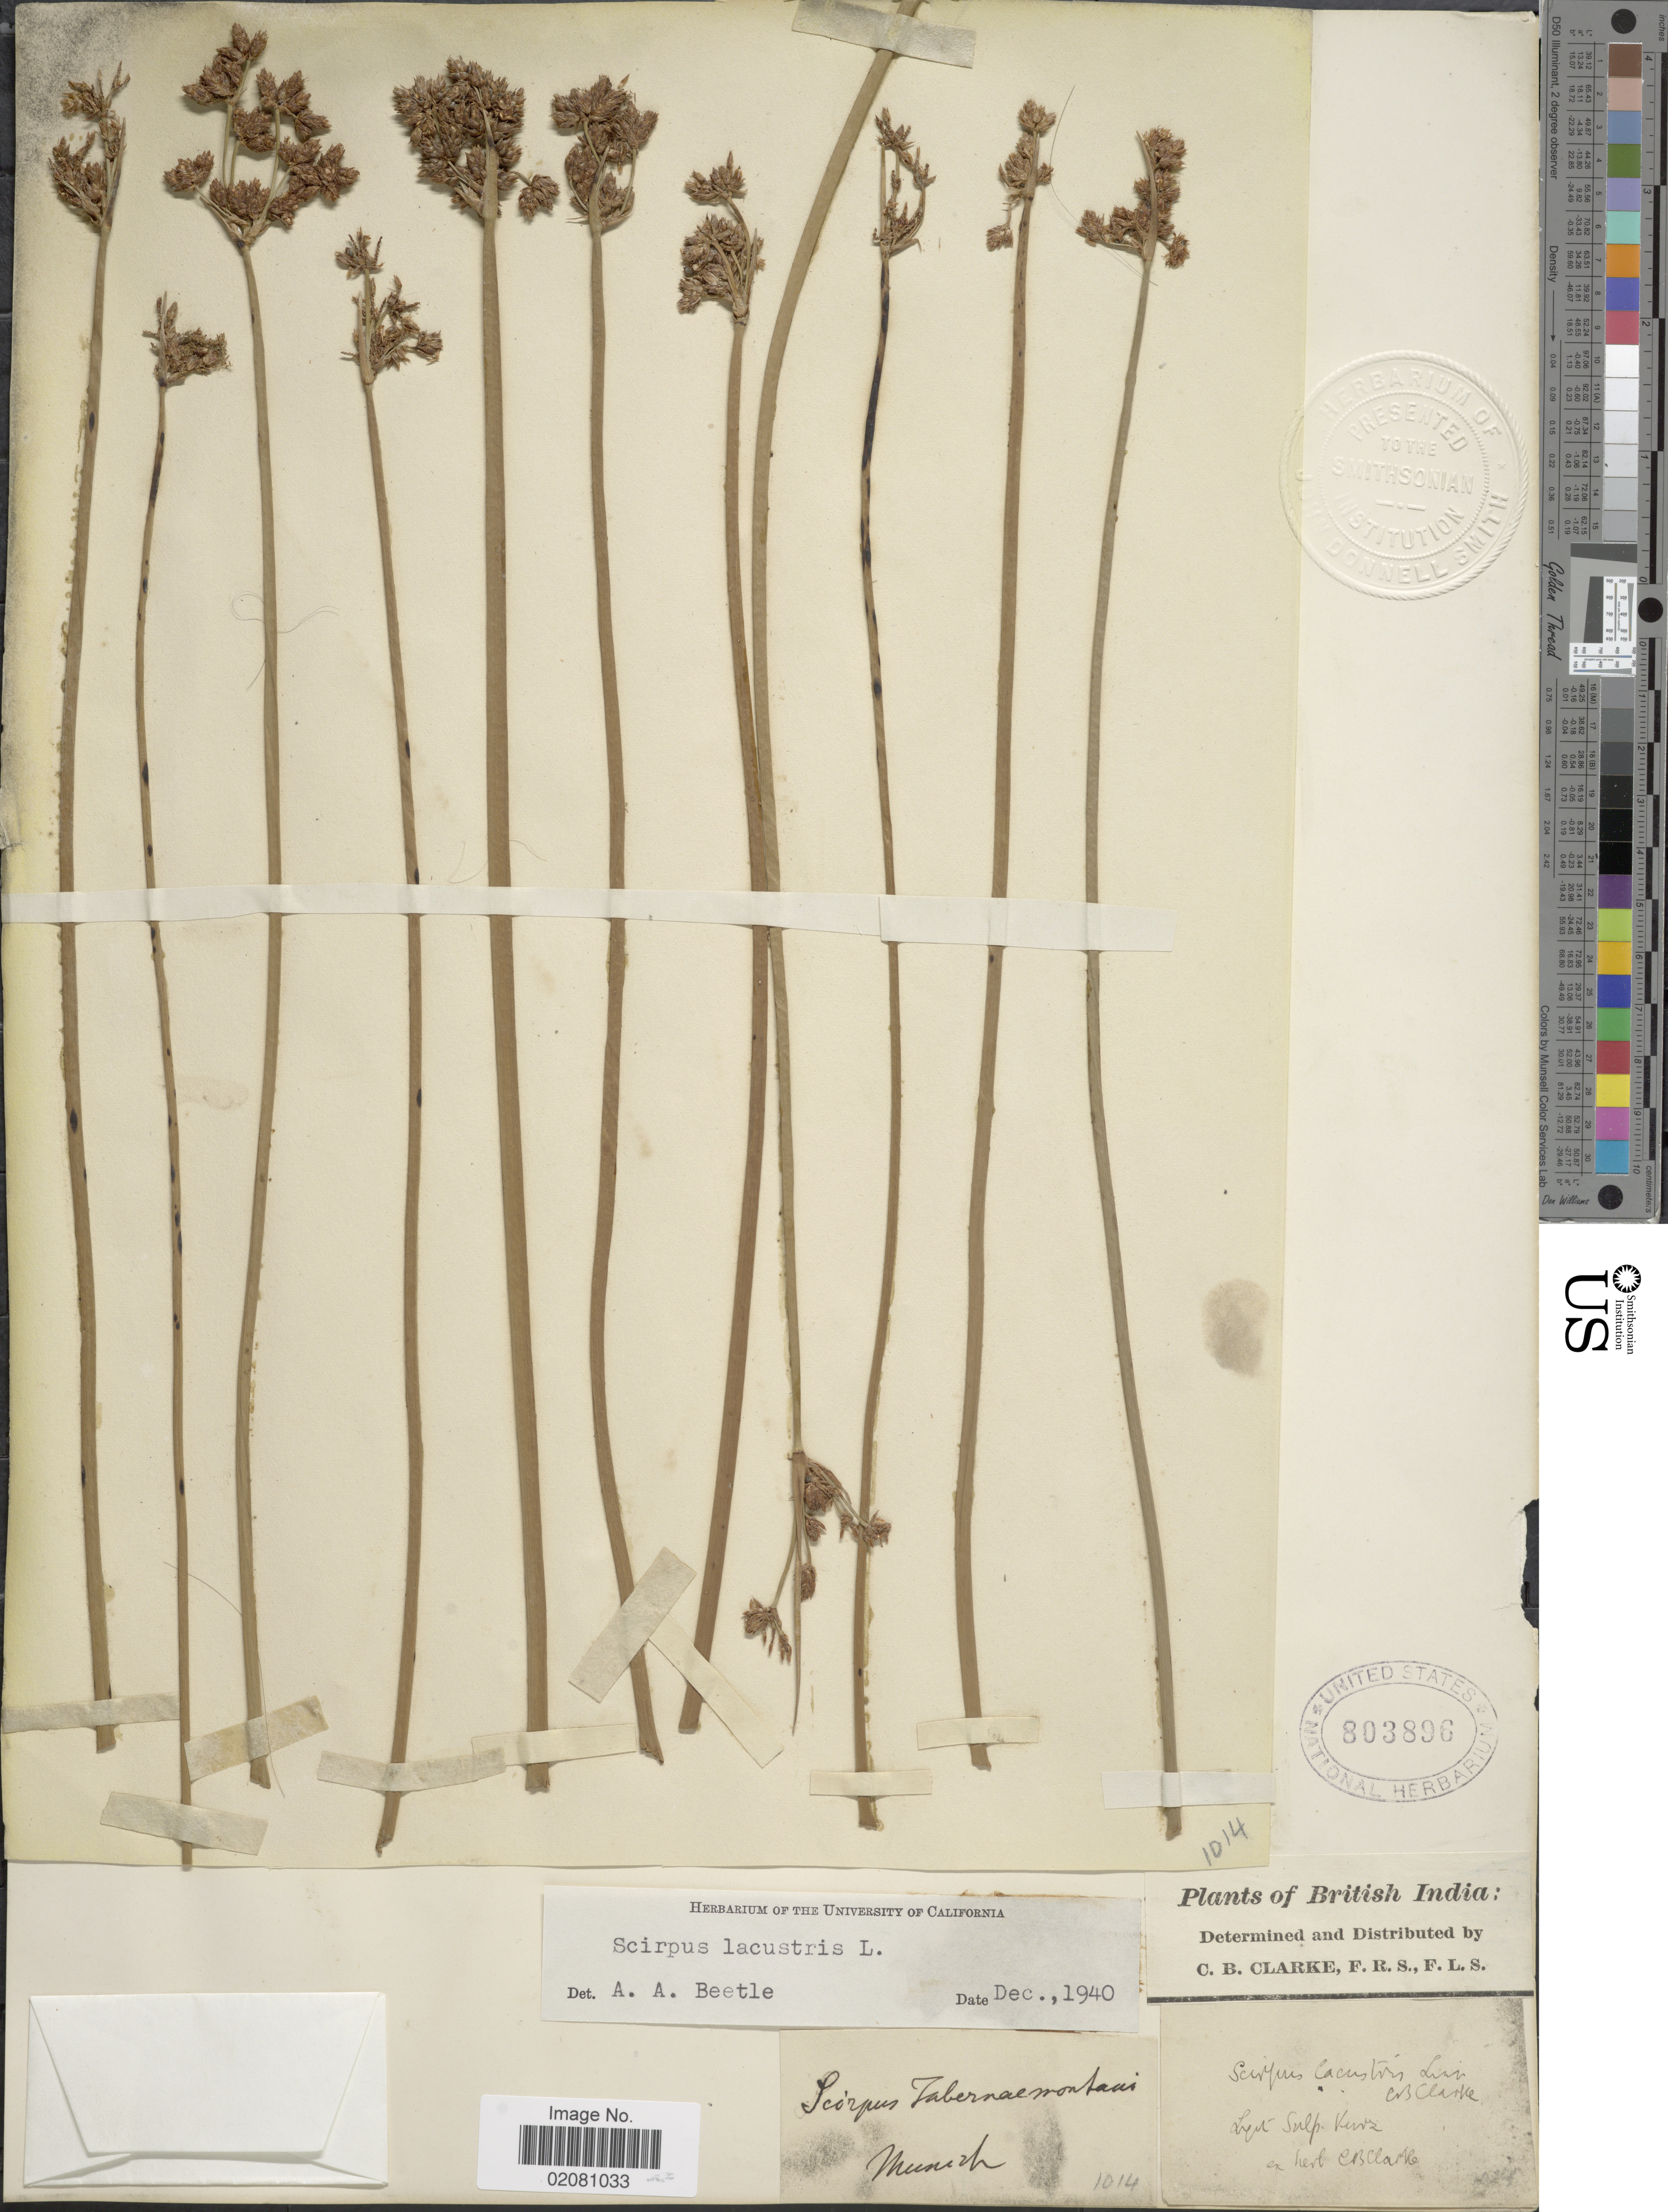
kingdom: Plantae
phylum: Tracheophyta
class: Liliopsida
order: Poales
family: Cyperaceae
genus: Schoenoplectus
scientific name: Schoenoplectus lacustris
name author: (L.) Palla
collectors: C. B. Clarke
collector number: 1014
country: India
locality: British India.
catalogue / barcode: US 803896